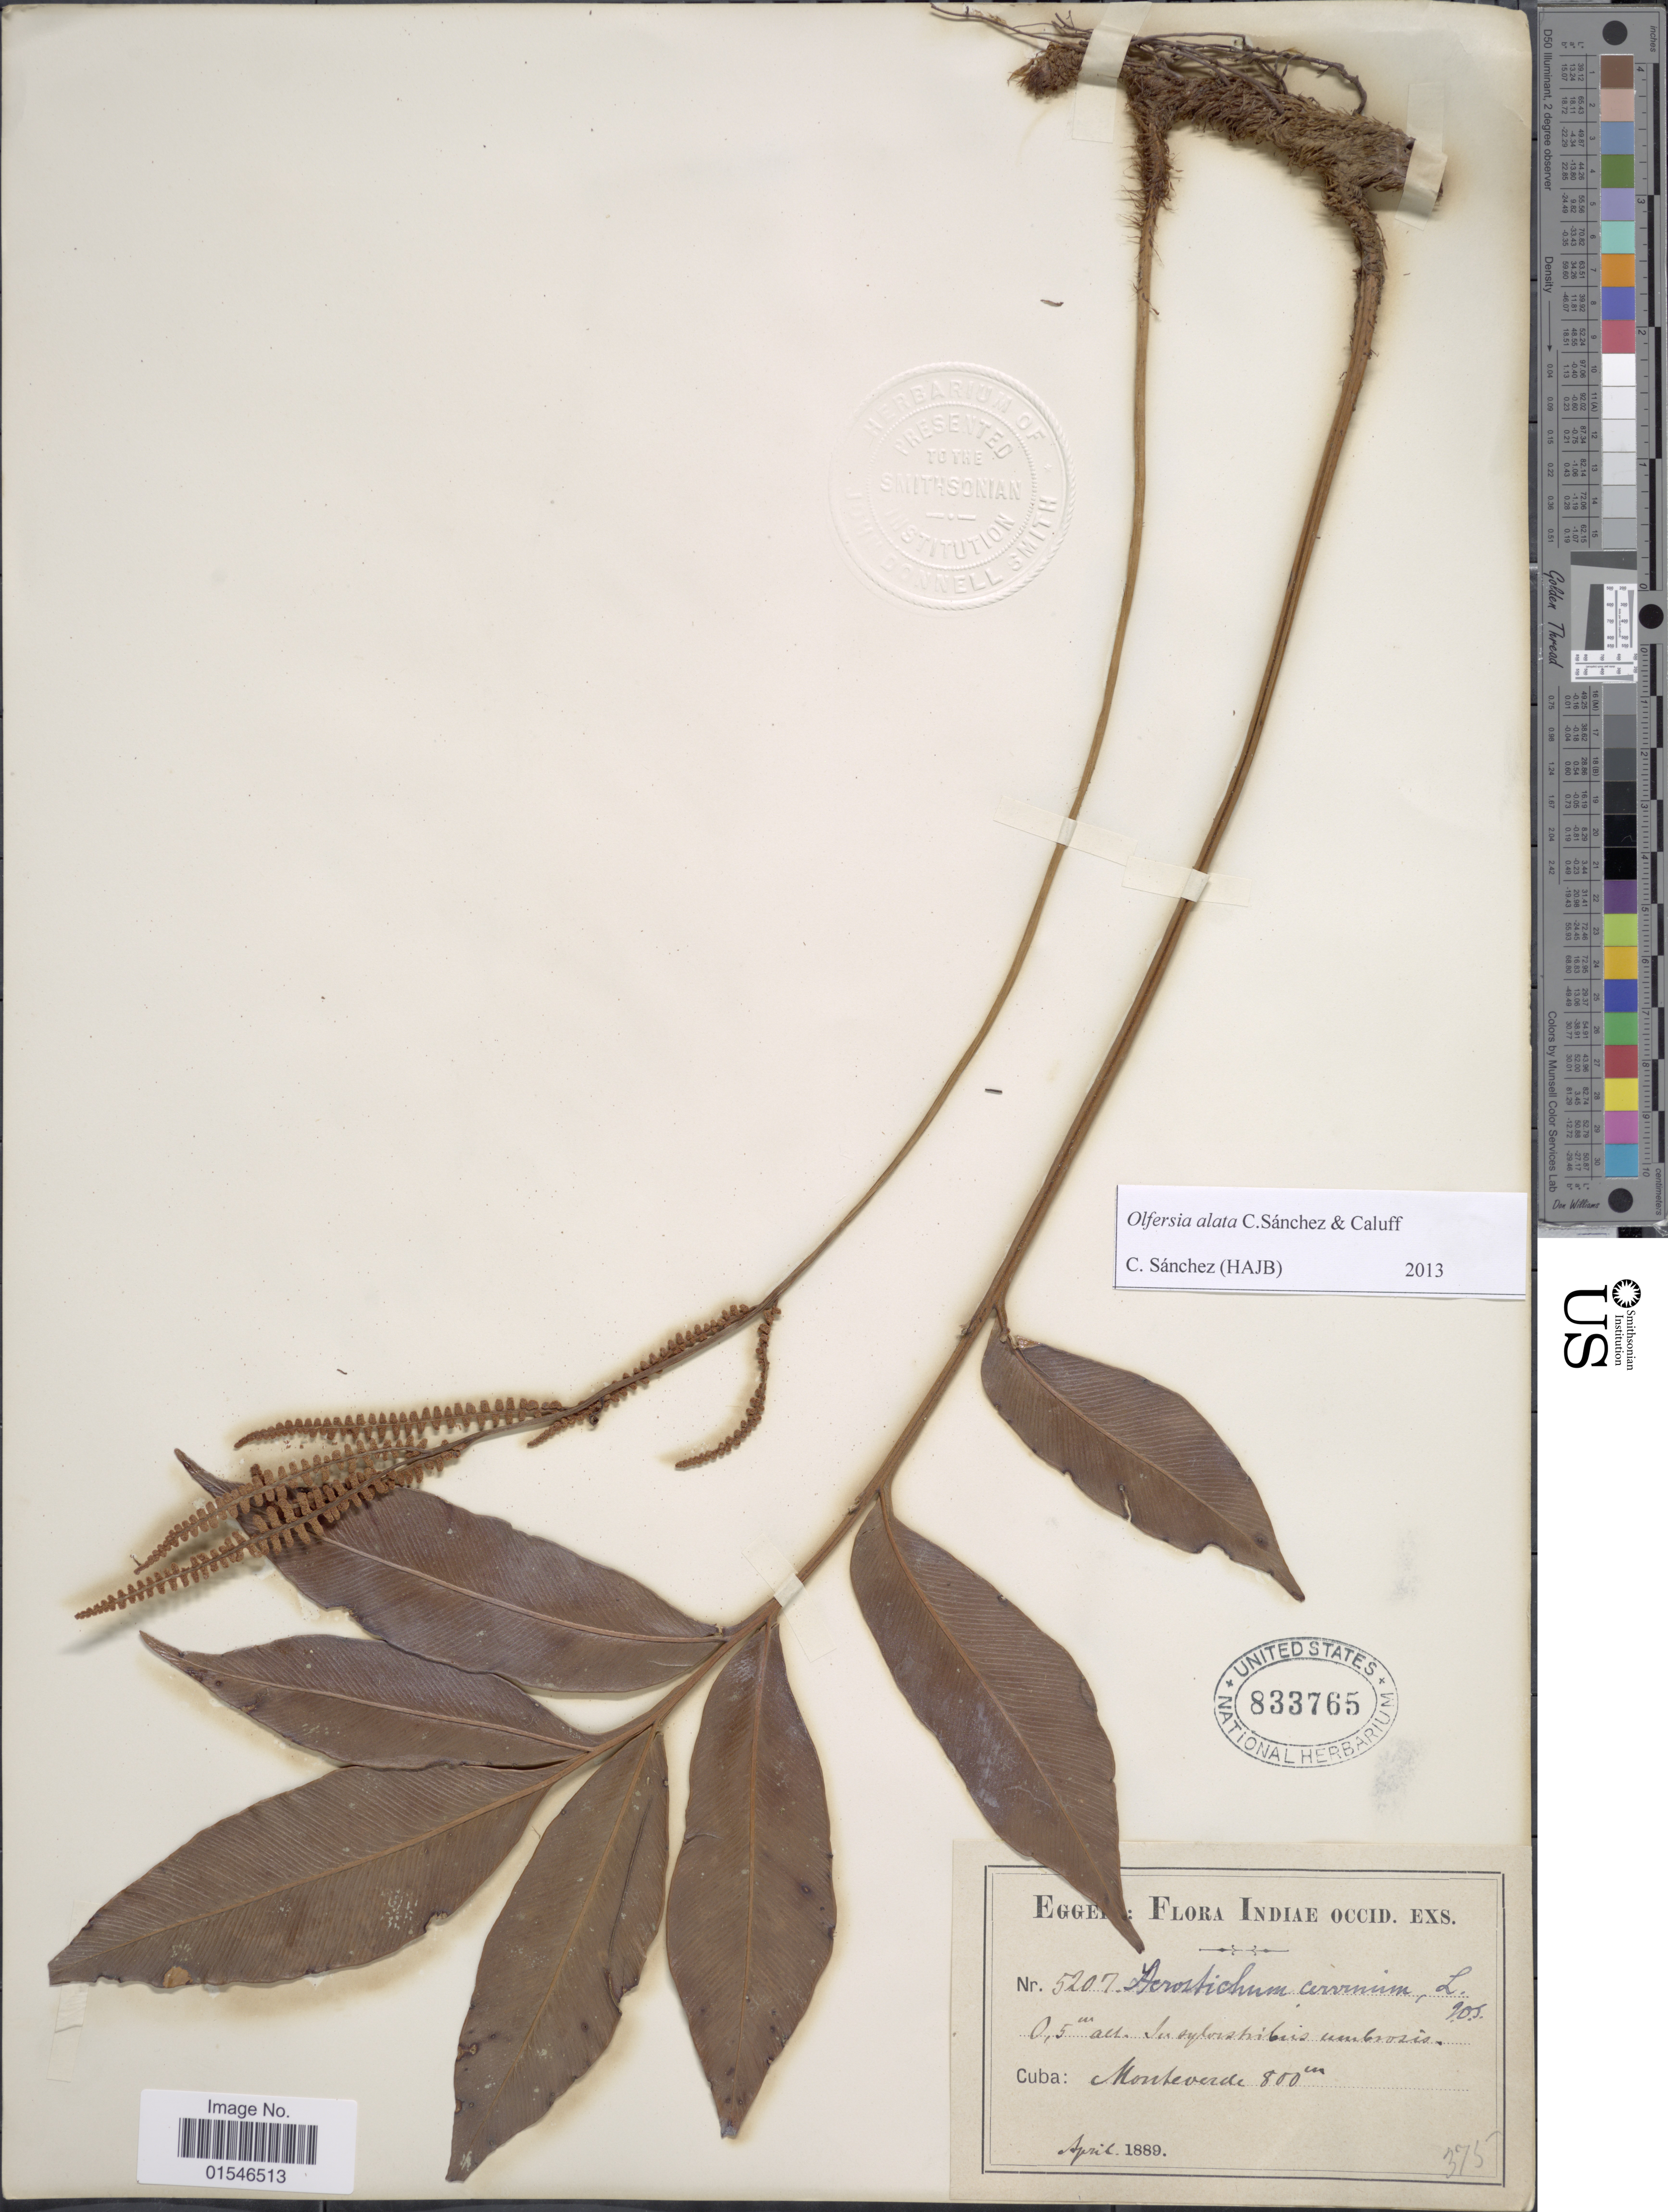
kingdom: Plantae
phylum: Tracheophyta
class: Polypodiopsida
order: Polypodiales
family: Dryopteridaceae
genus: Olfersia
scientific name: Olfersia cervina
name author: (L.) Kunze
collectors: W. Eggeling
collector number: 5207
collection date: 1889-04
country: Cuba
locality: Indiae Occid. Exs. Monteverde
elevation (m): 800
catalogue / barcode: US 833765